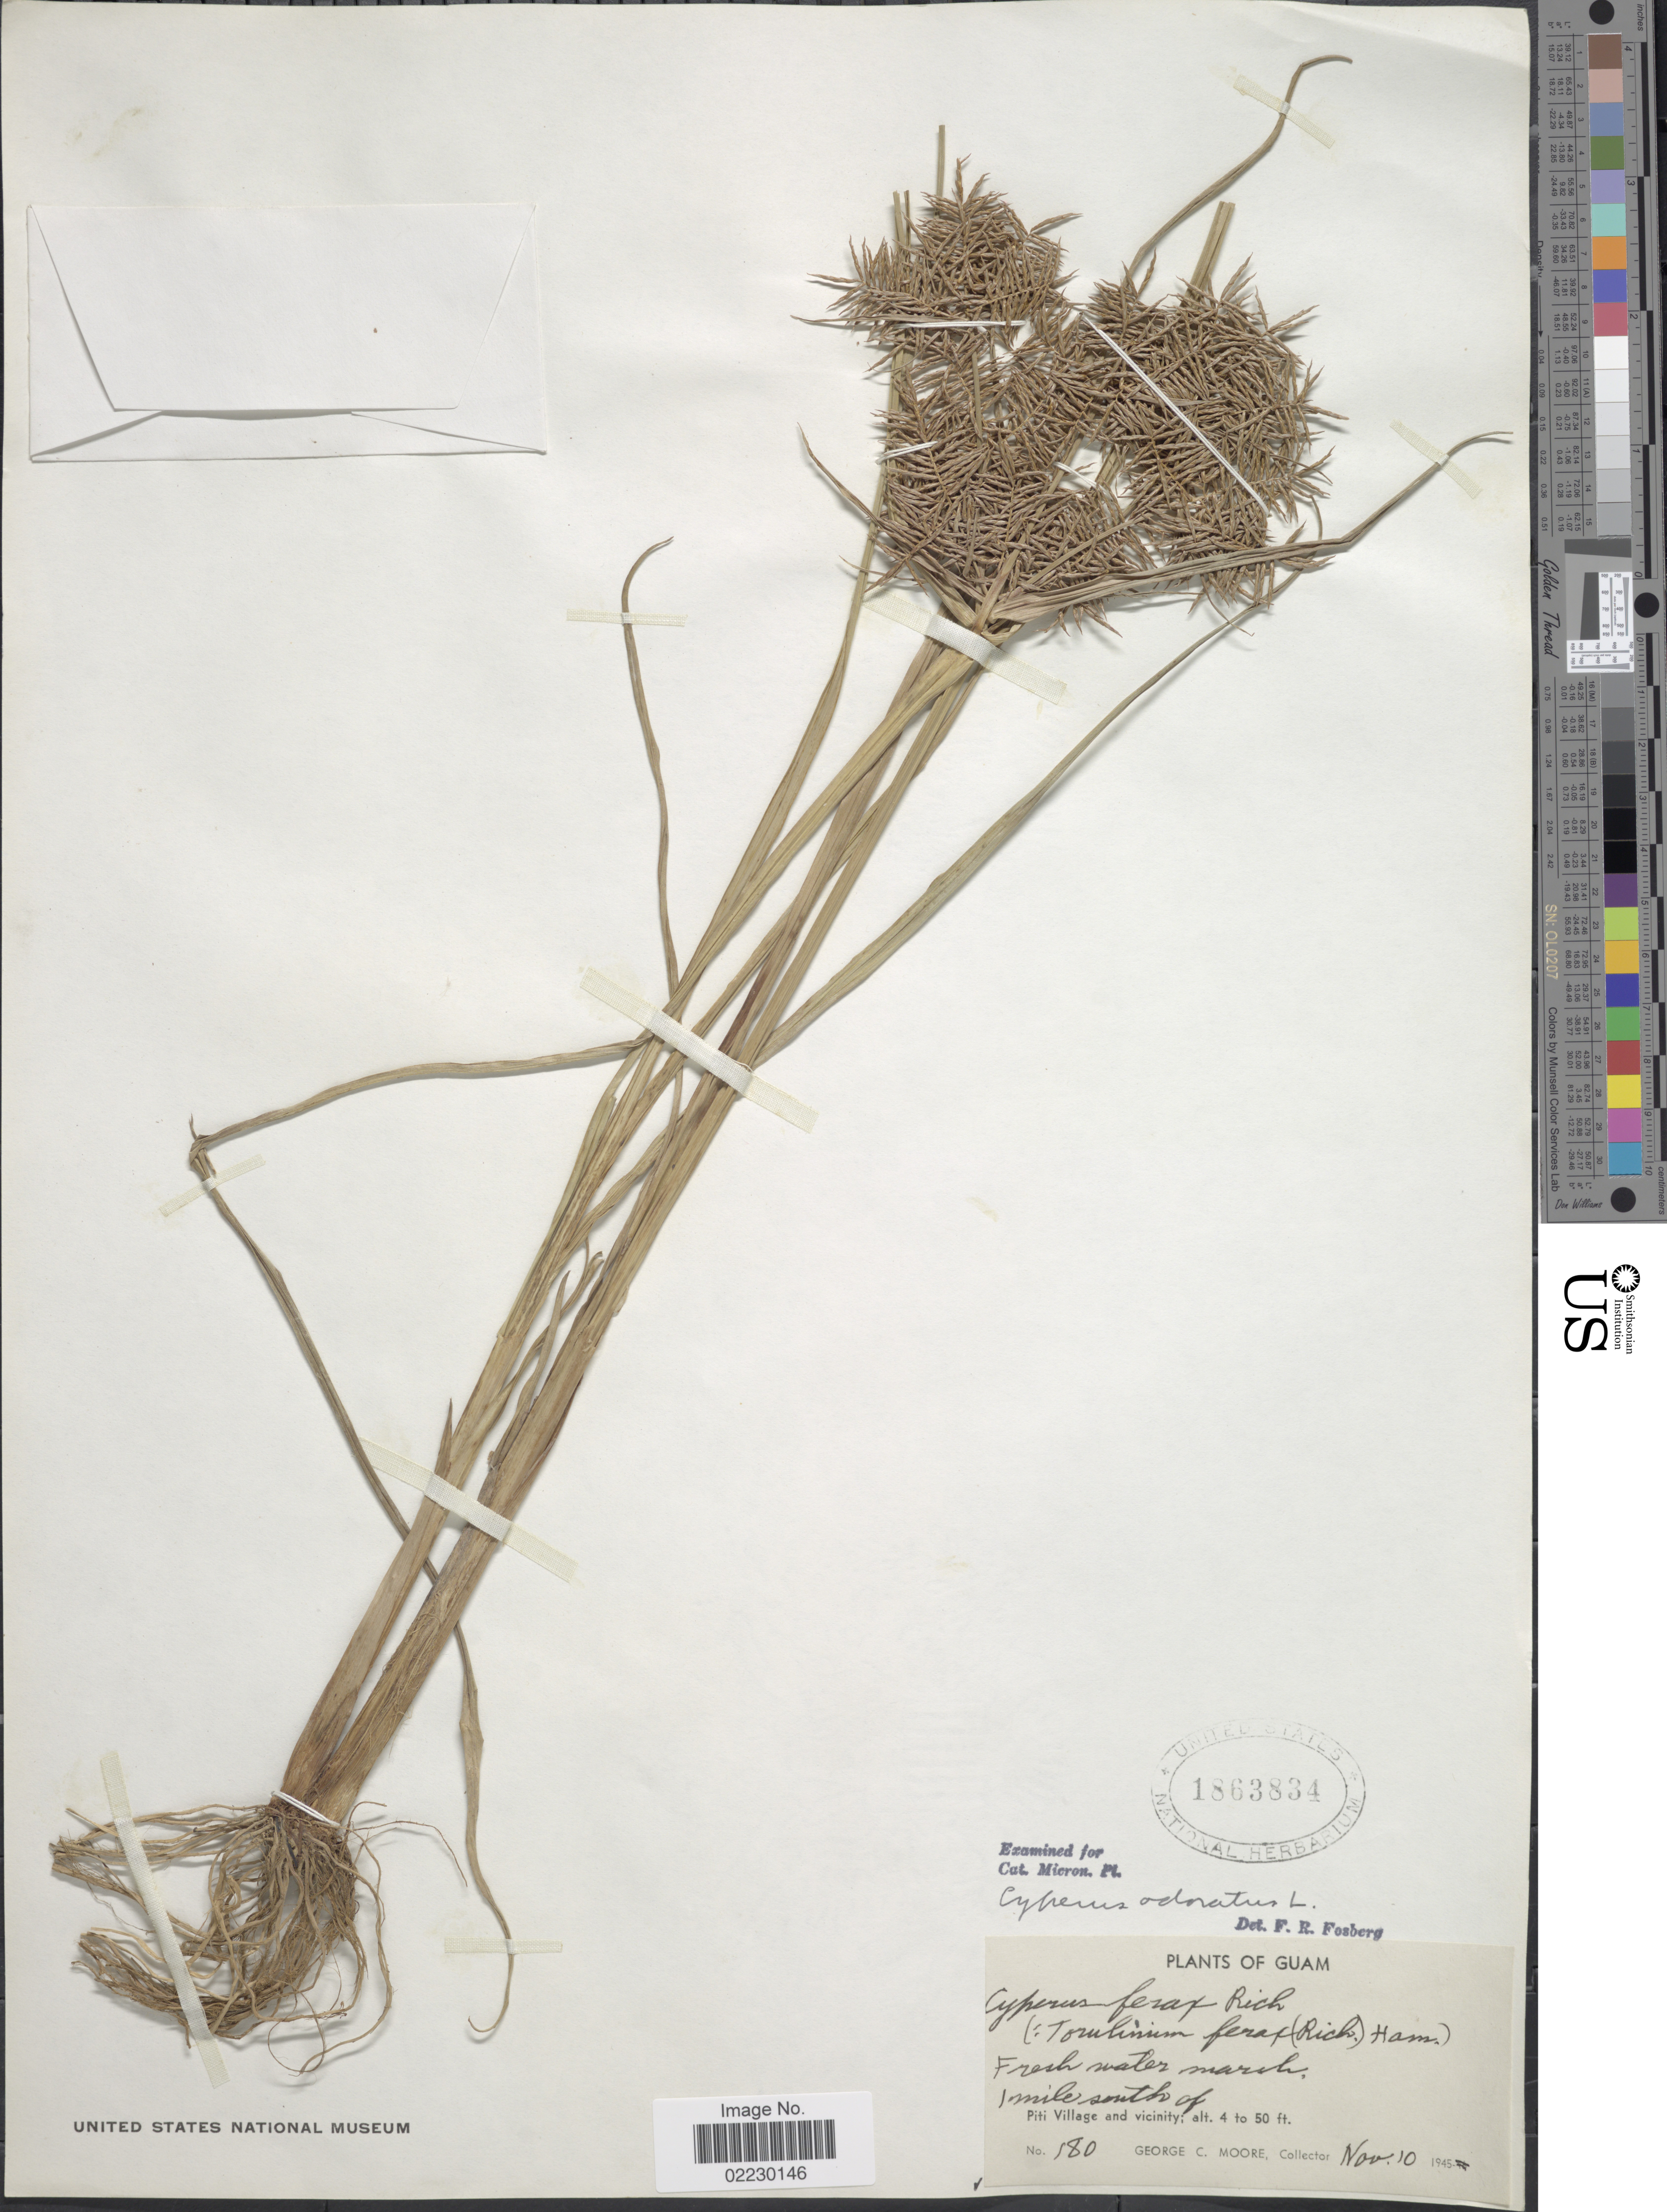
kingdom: Plantae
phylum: Tracheophyta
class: Liliopsida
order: Poales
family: Cyperaceae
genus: Cyperus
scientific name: Cyperus odoratus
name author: L.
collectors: G. C. Moore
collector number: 180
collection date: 1945-11-10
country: Guam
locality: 1 mile south of Piti Village and Vicinity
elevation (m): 1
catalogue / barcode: US 1863834